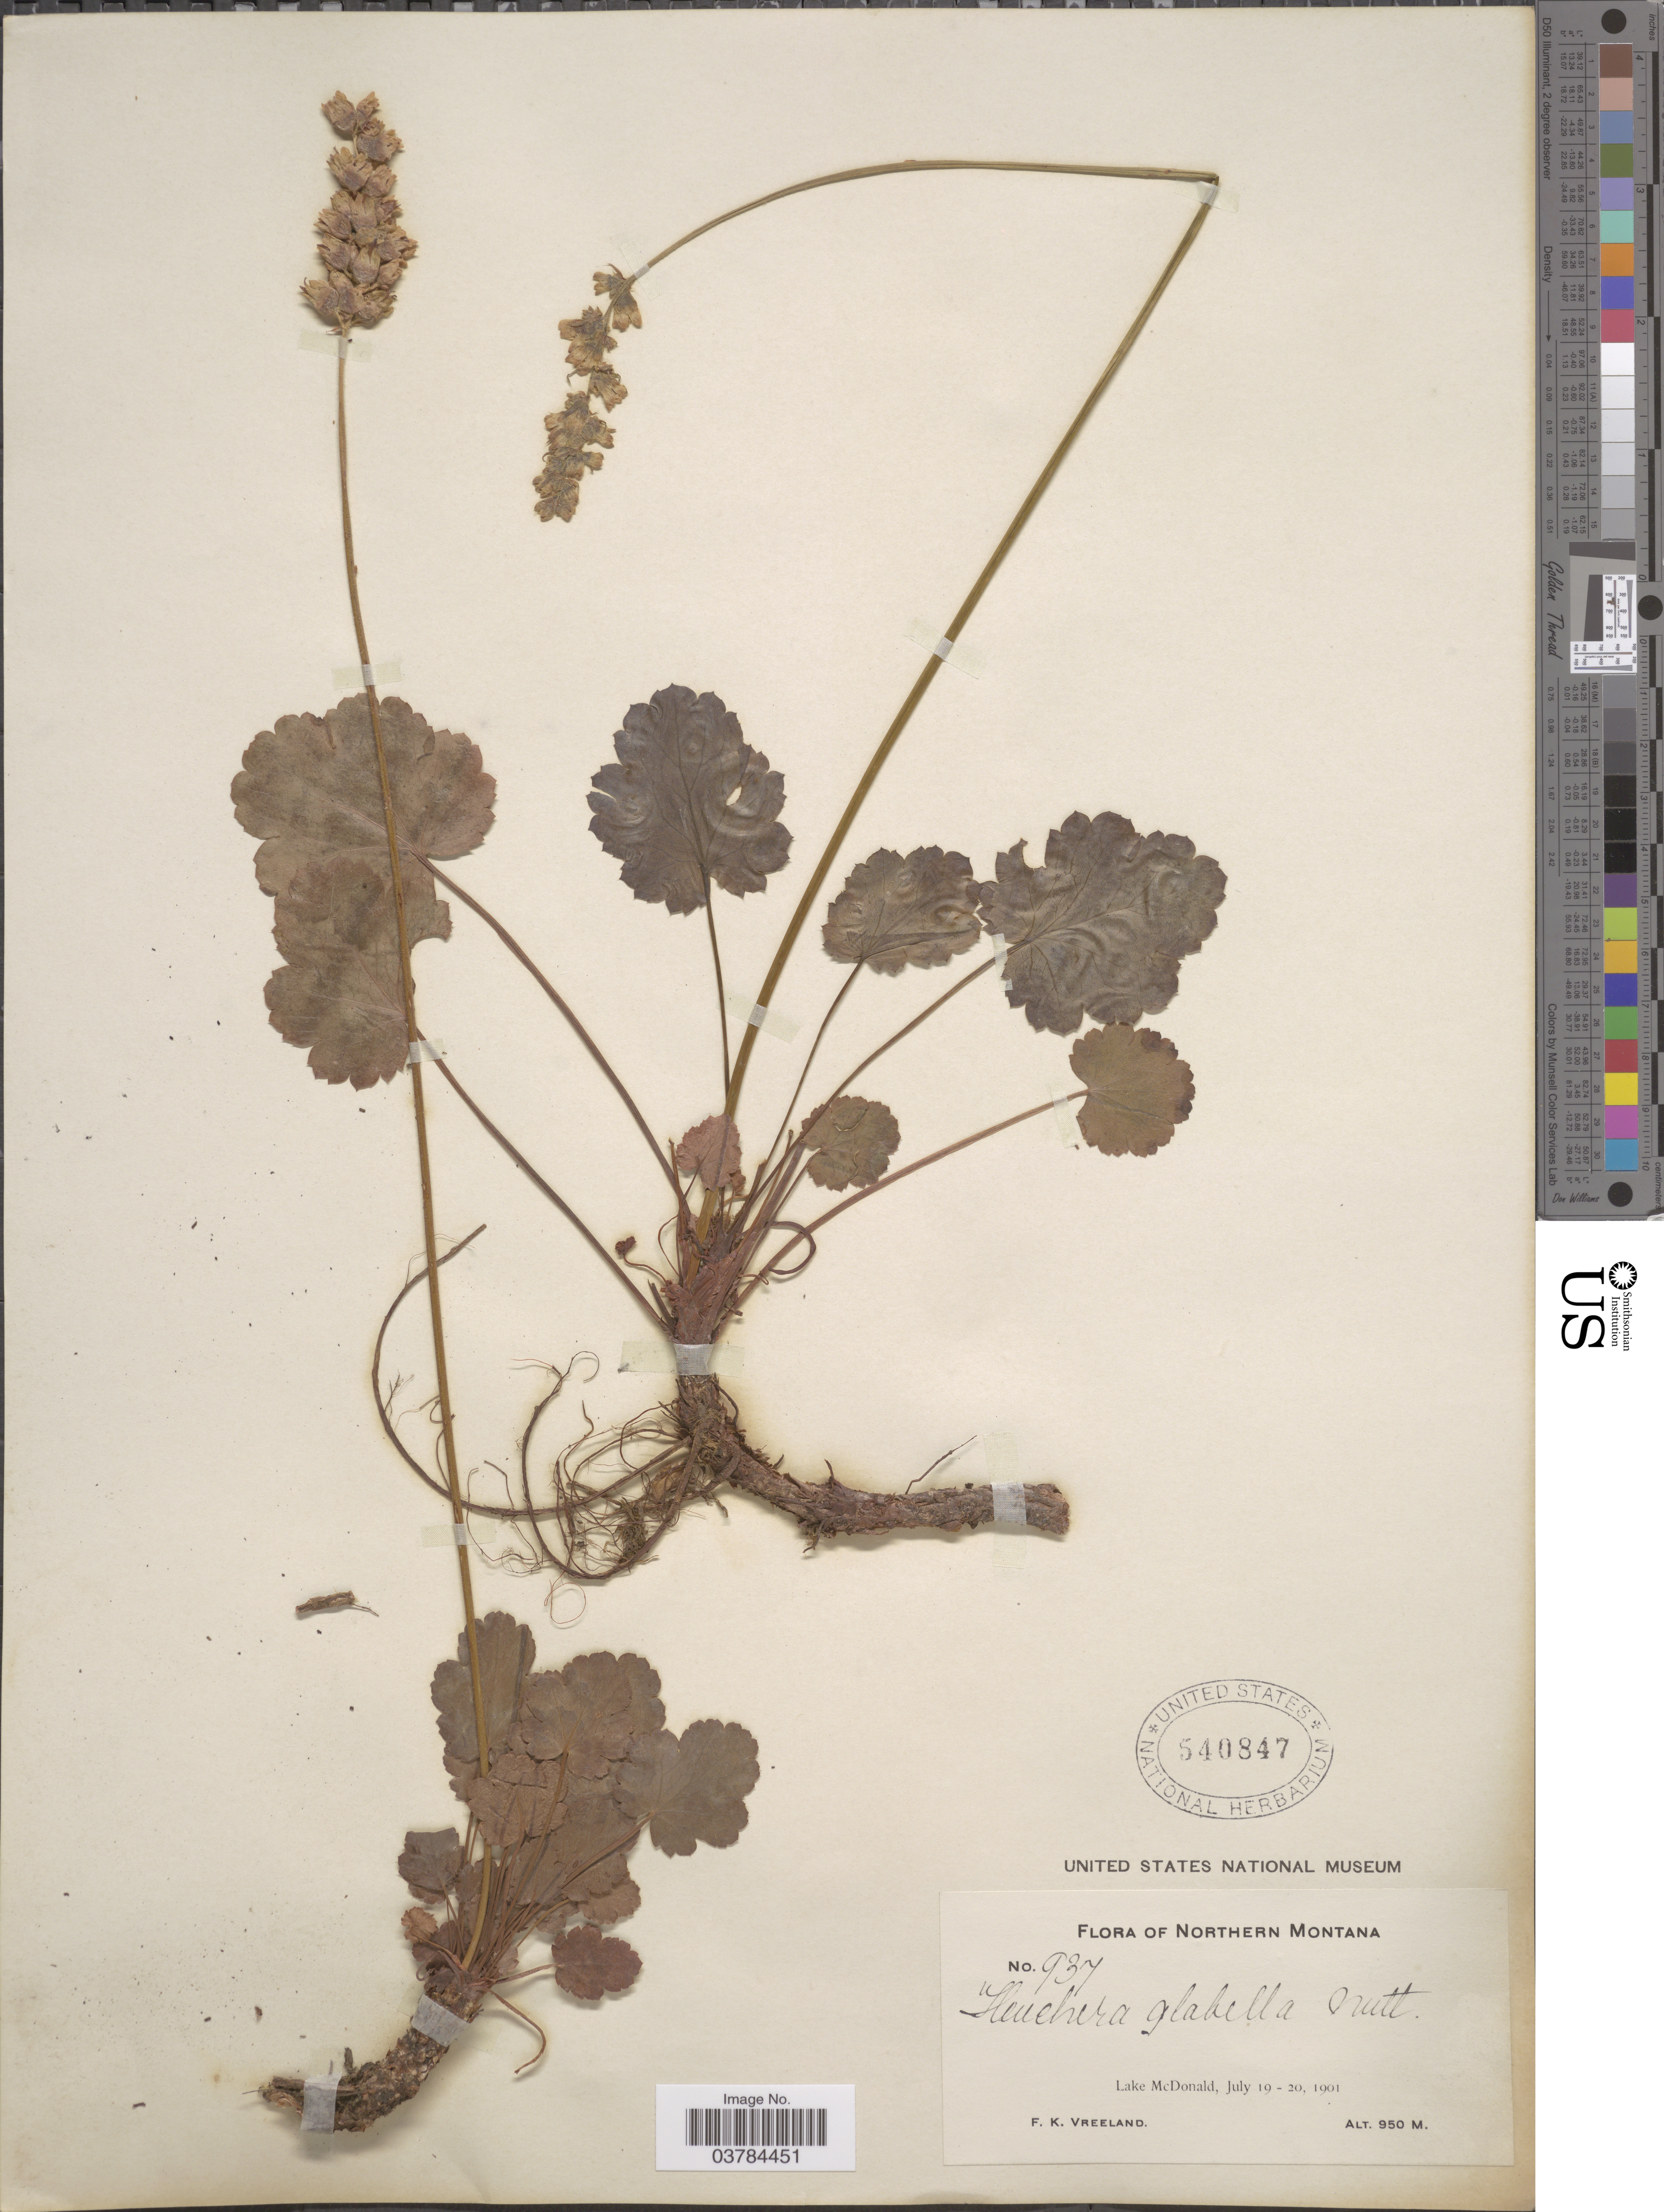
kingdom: Plantae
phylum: Tracheophyta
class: Magnoliopsida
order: Saxifragales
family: Saxifragaceae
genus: Heuchera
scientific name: Heuchera glabella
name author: Torr. & A. Gray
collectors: F. Vreeland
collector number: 937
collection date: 1901-07-19/1901-07-20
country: United States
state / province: Montana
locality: Northern Montana. Lake McDonald.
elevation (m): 950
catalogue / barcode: US 540847